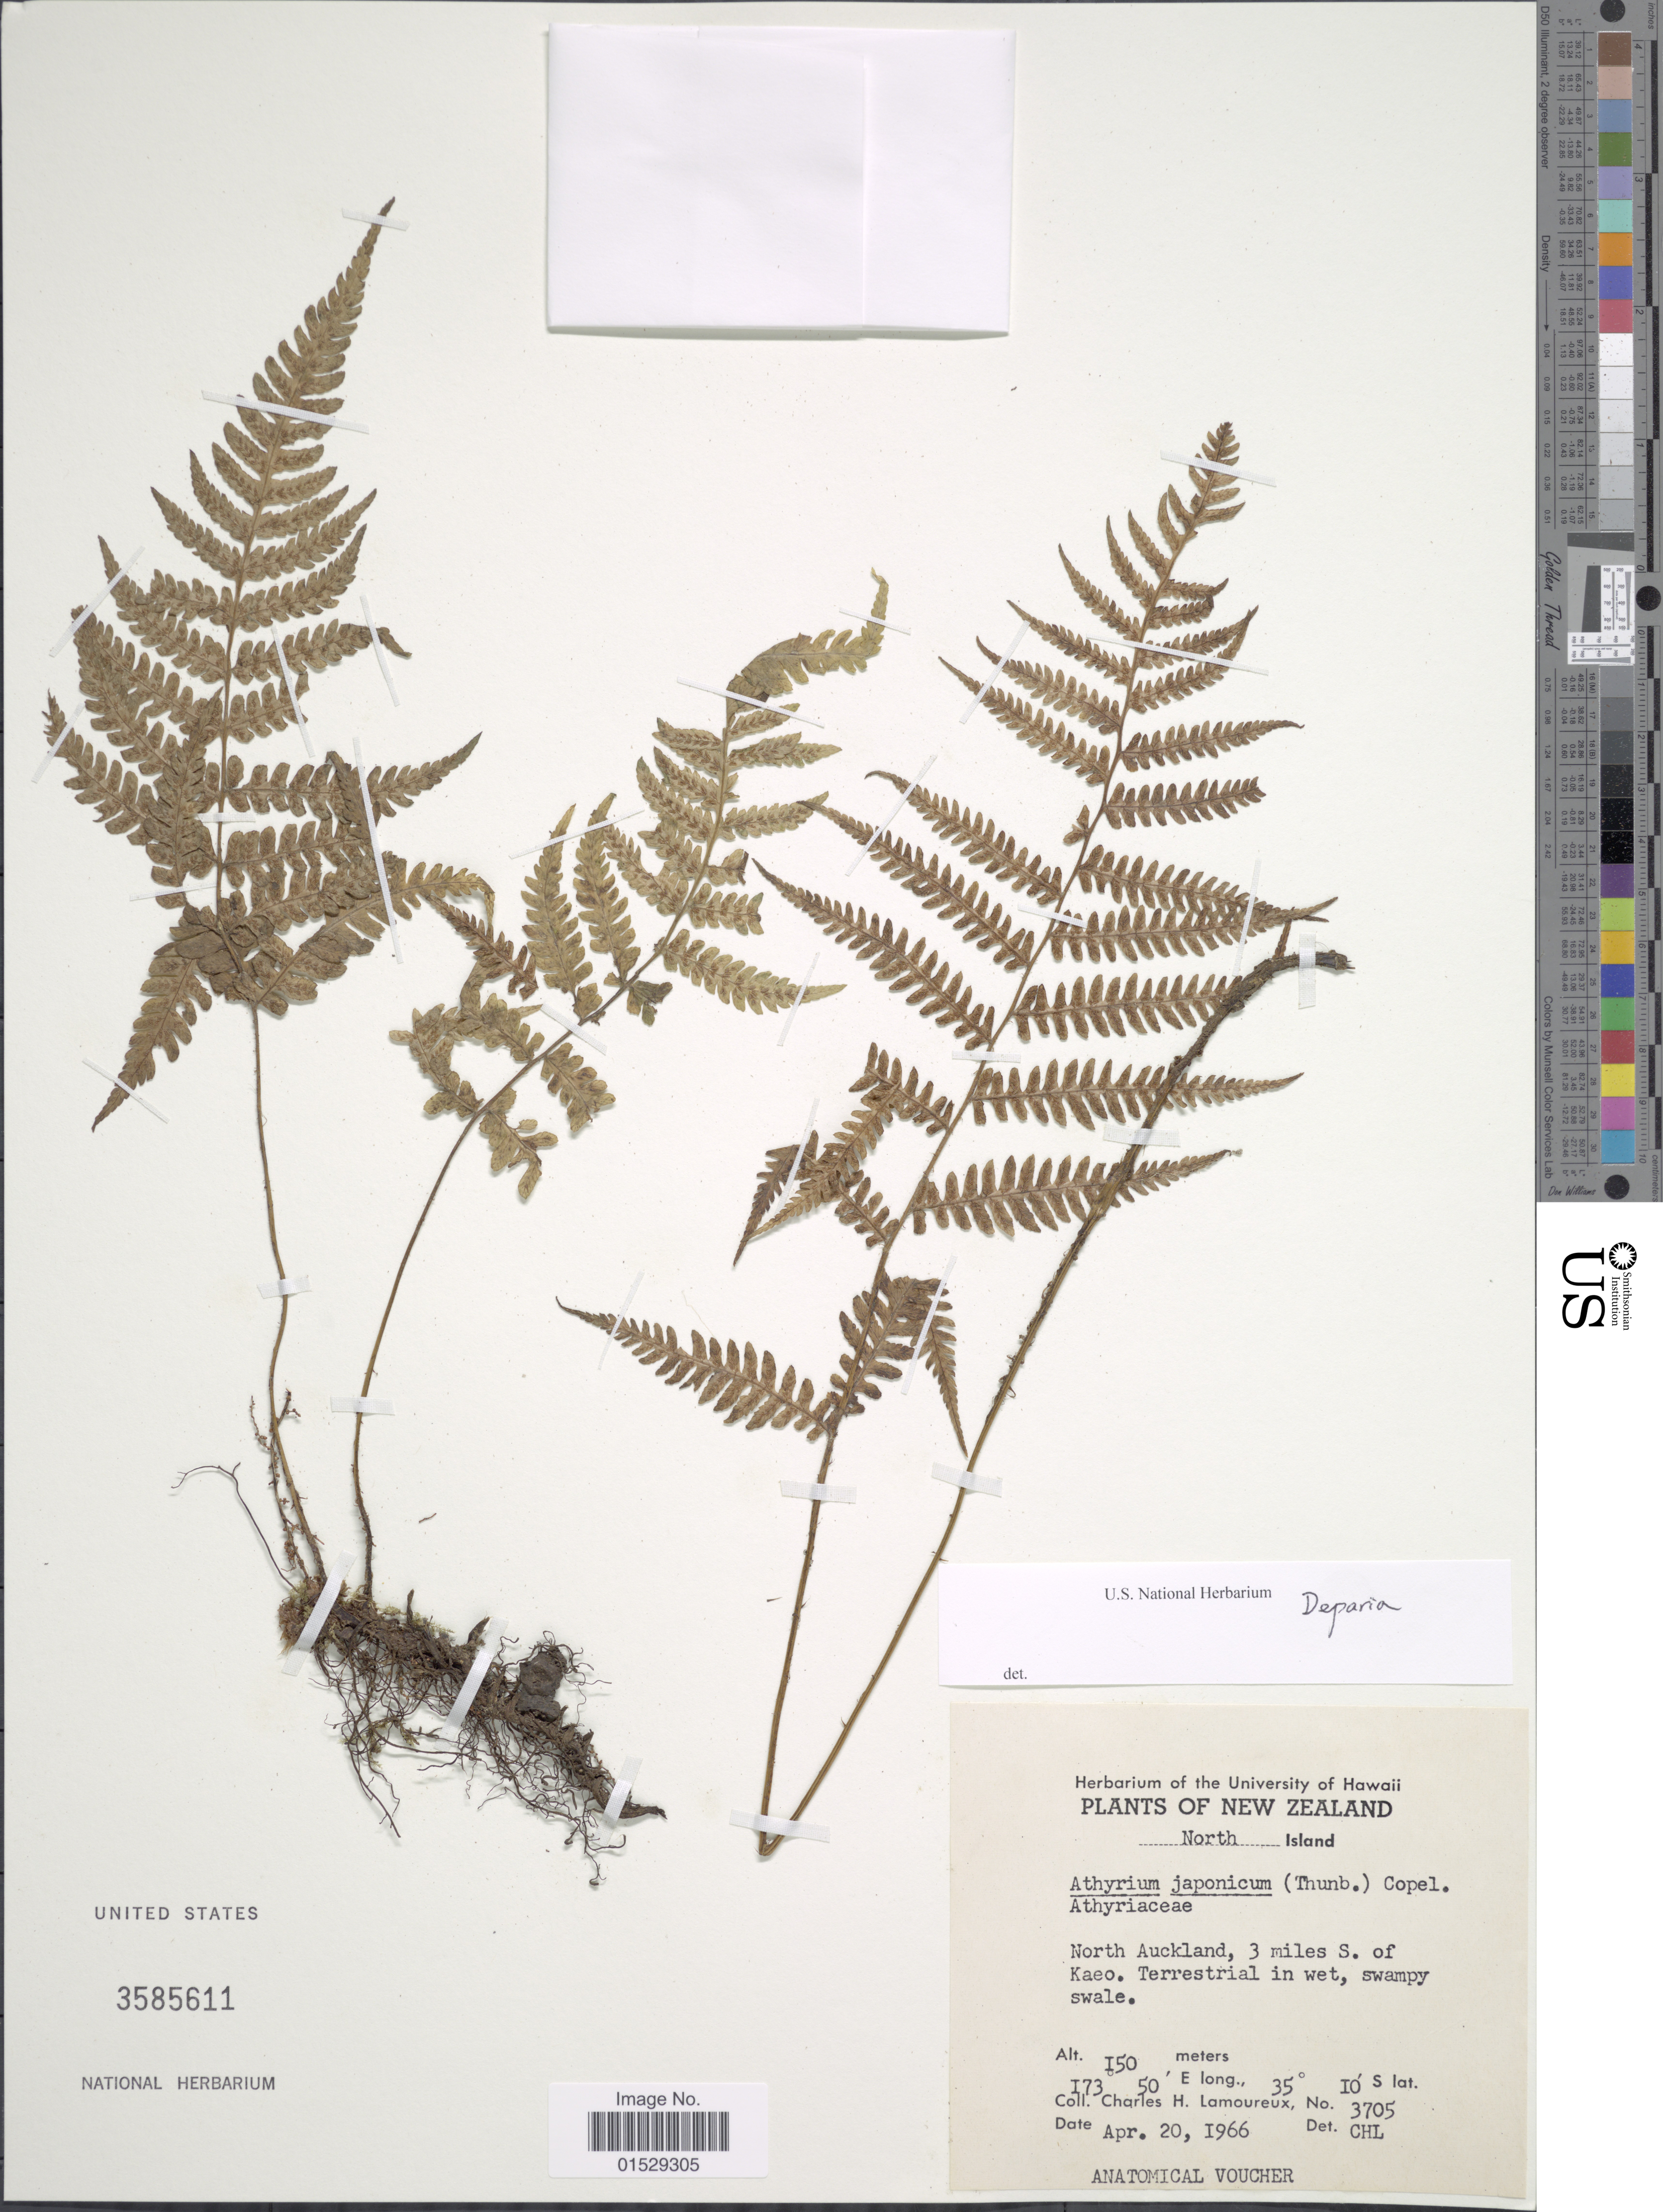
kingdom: Plantae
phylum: Tracheophyta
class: Polypodiopsida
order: Polypodiales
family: Athyriaceae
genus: Deparia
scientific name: Deparia japonica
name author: (Thunb.) M. Kato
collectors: C. H. Lamoureux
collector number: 3705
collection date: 1966-04-20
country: New Zealand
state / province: Auckland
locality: North Island, North Auckland, 3 miles S. of Kaeo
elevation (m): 150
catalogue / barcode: US 3585611